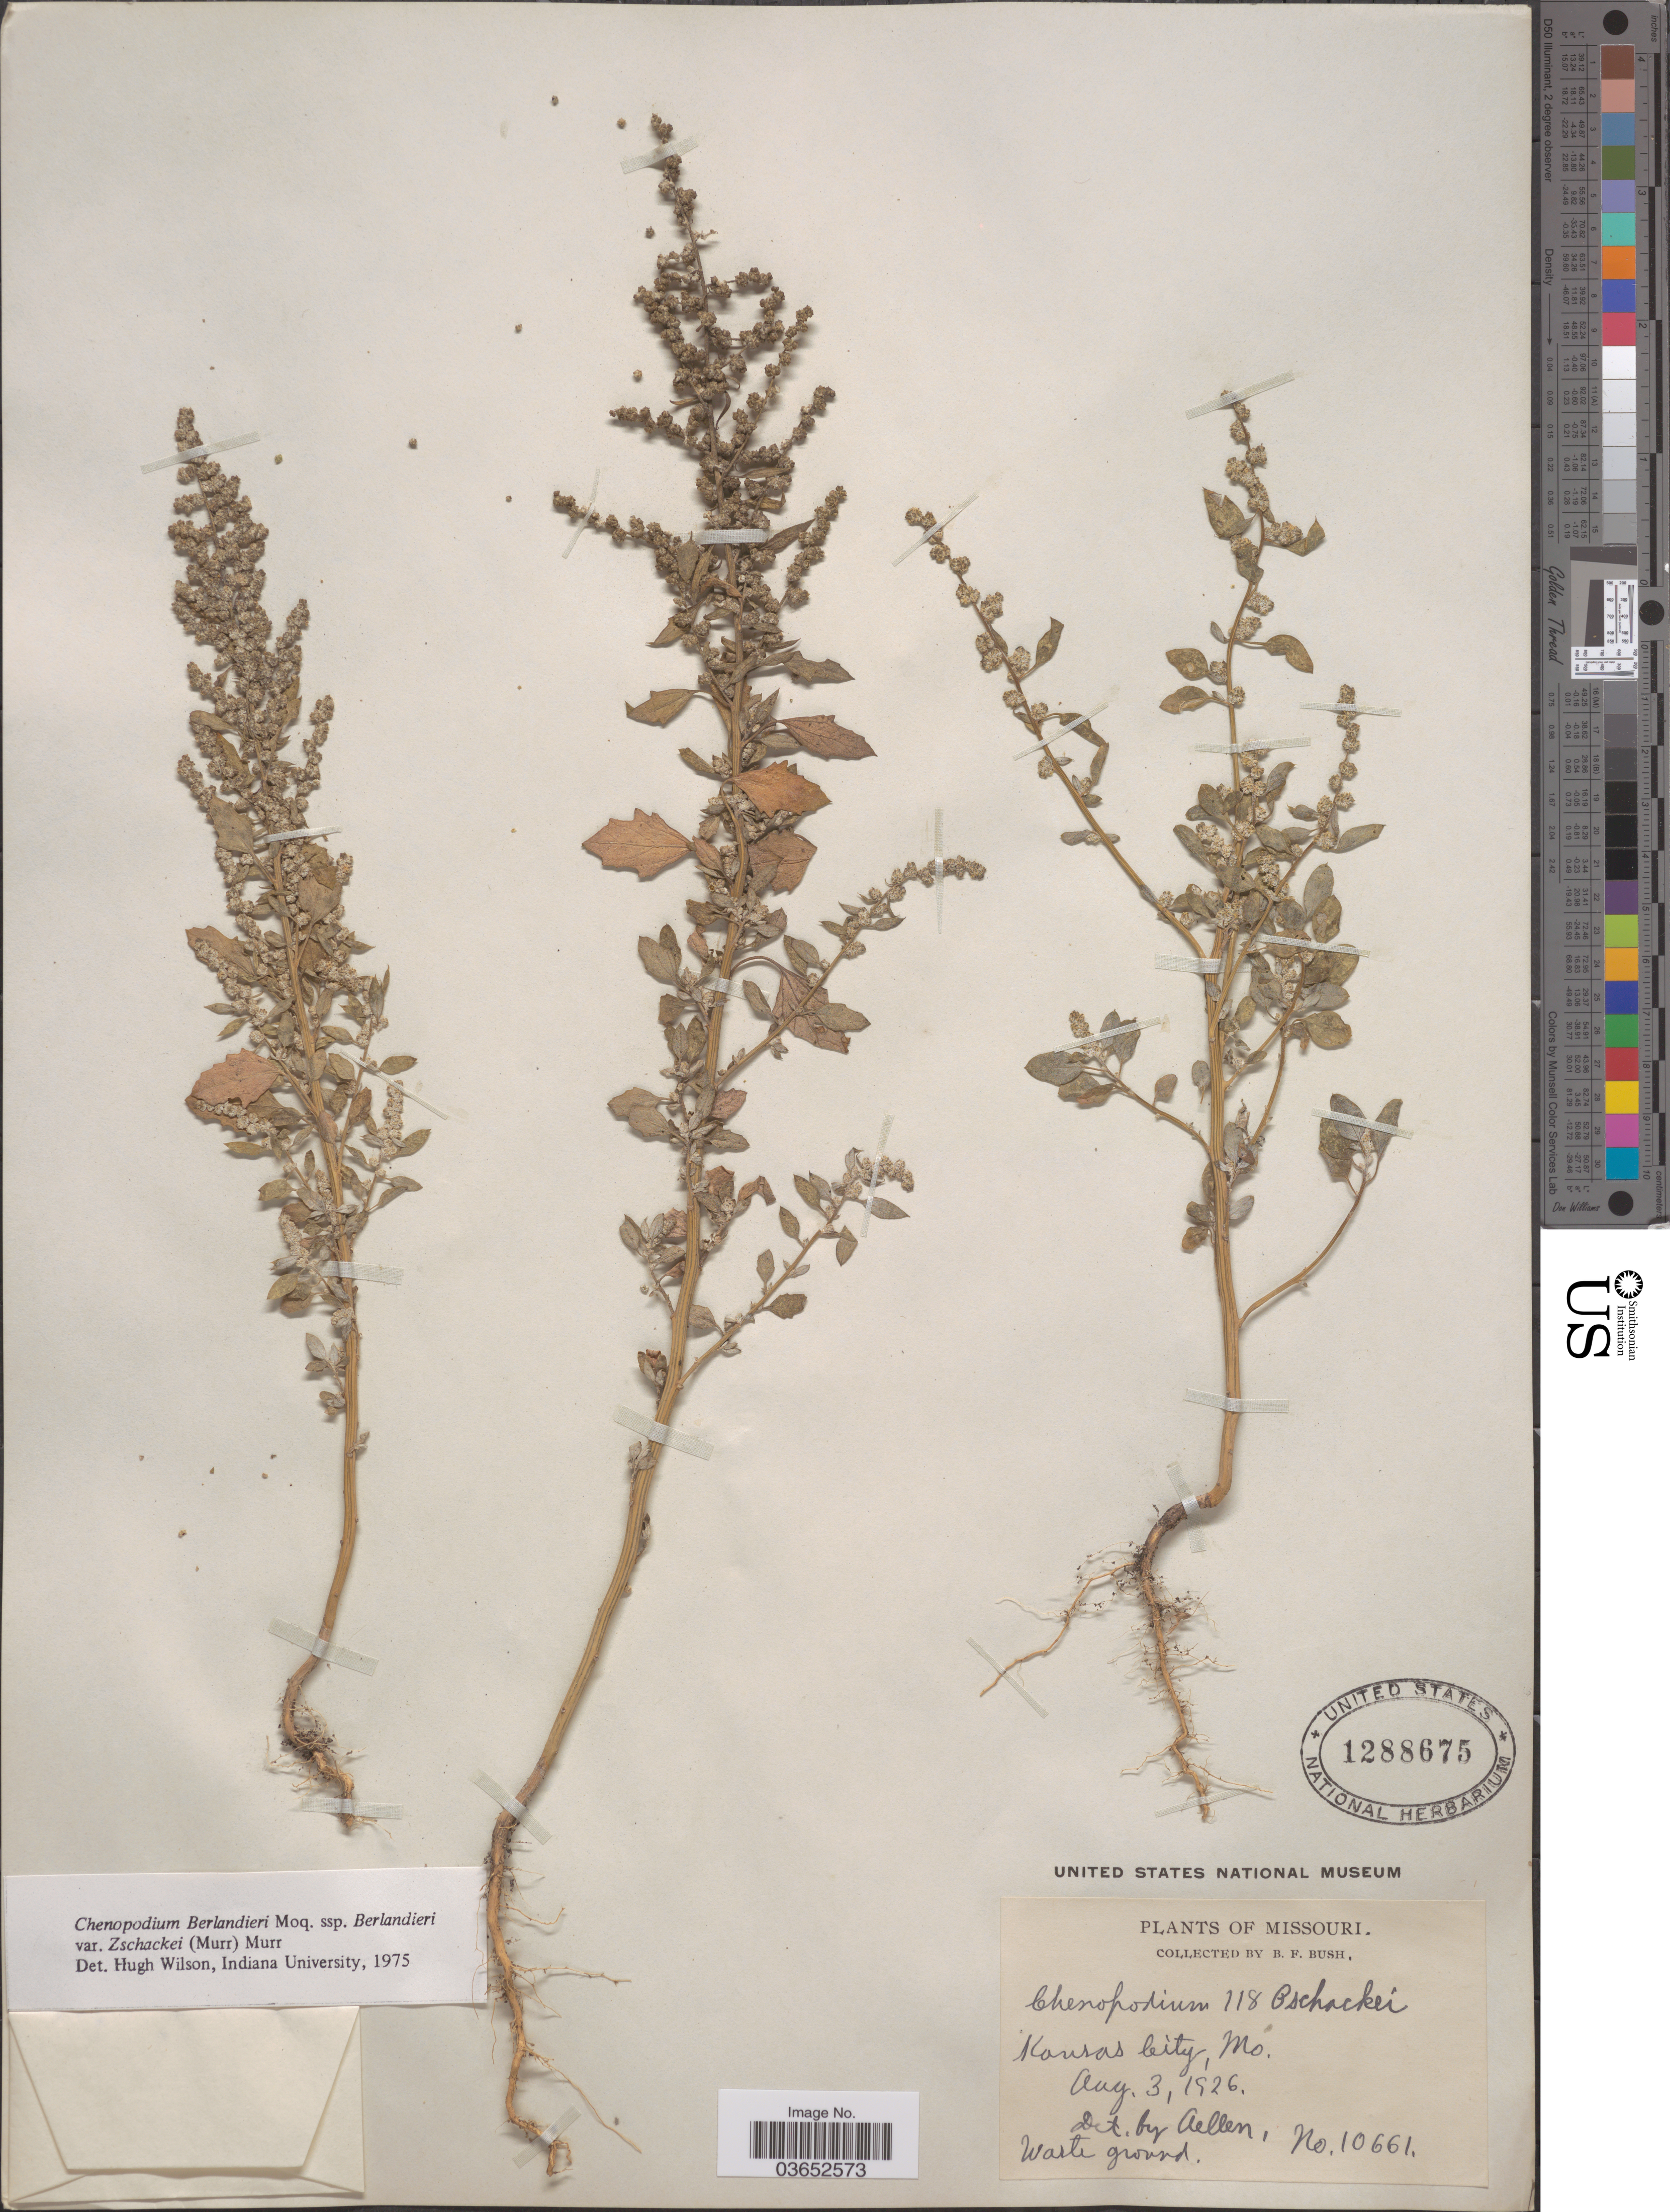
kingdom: Plantae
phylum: Tracheophyta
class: Magnoliopsida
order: Caryophyllales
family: Amaranthaceae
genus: Chenopodium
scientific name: Chenopodium berlandieri var. typicum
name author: A. Ludw. ex Graebn.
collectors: B. F. Bush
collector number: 10661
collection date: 1926-08-03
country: United States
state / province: Missouri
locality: Kansas City.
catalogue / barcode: US 1288675